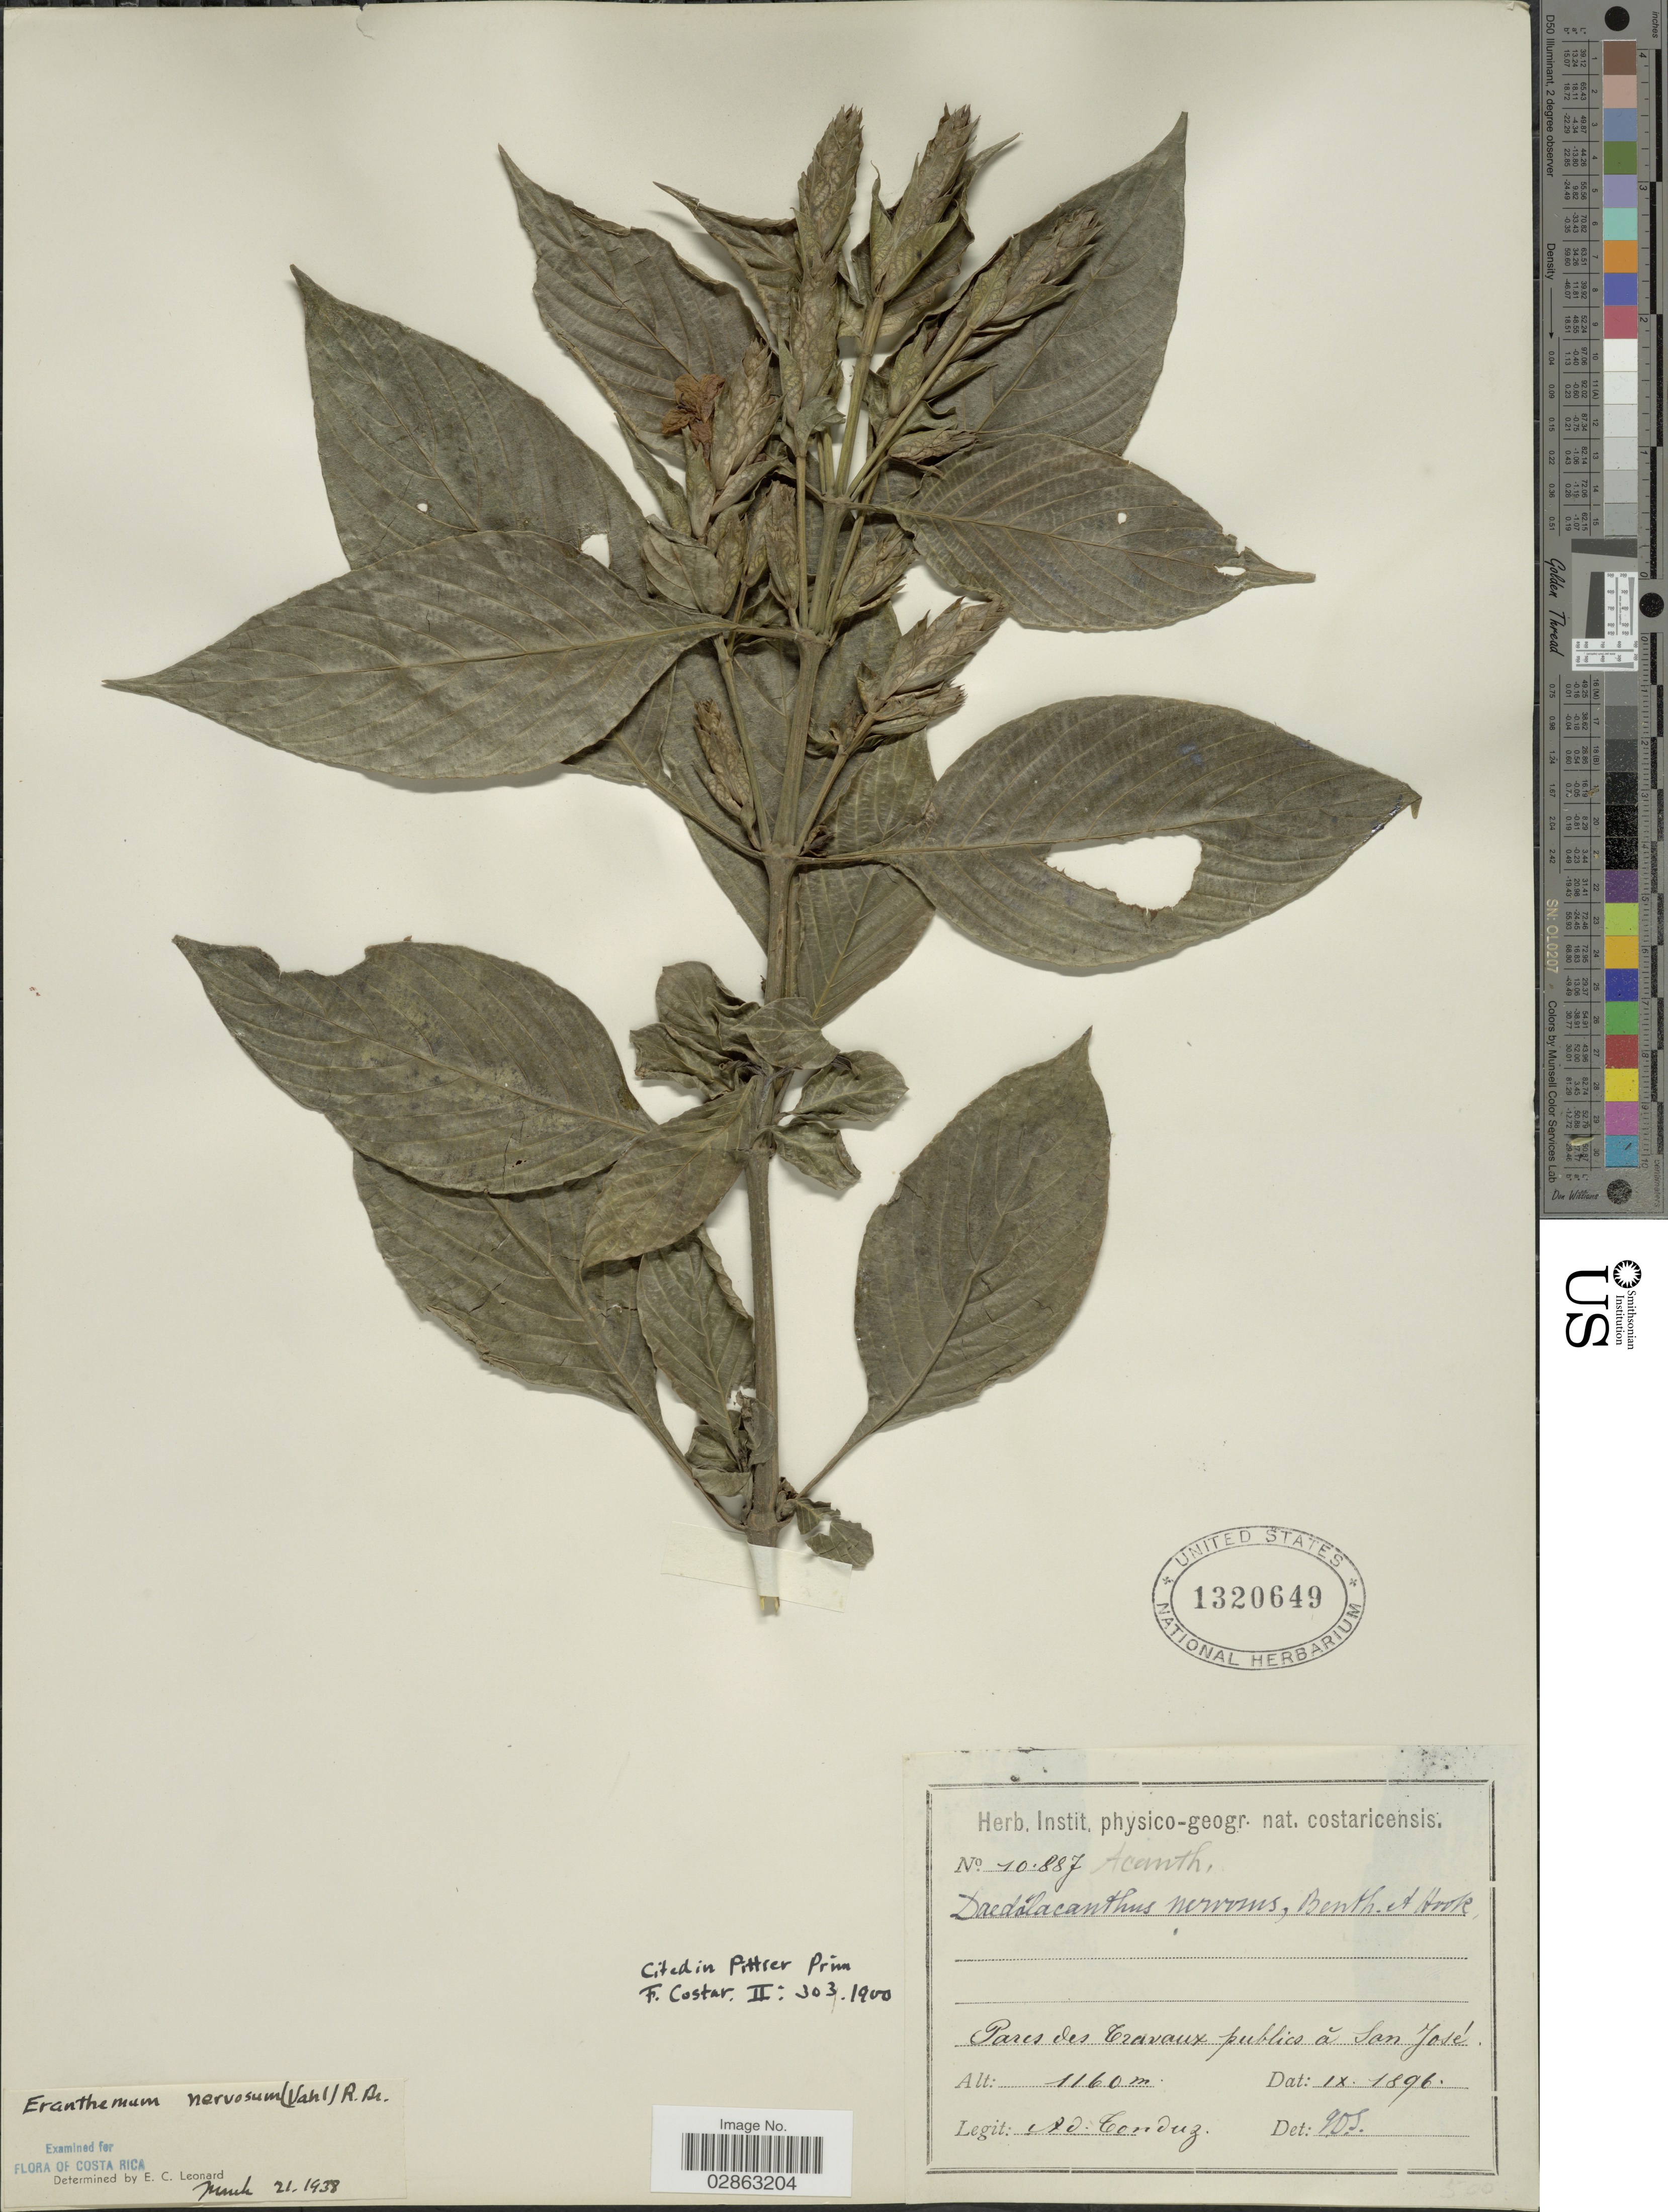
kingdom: Plantae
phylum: Tracheophyta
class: Magnoliopsida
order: Lamiales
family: Acanthaceae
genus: Eranthemum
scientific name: Eranthemum pulchellum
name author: Andrews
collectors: A. Tonduz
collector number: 10887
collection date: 1896-09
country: Costa Rica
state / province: San José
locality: Pares des Travaux publics á San José.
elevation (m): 1160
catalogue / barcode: US 1320649